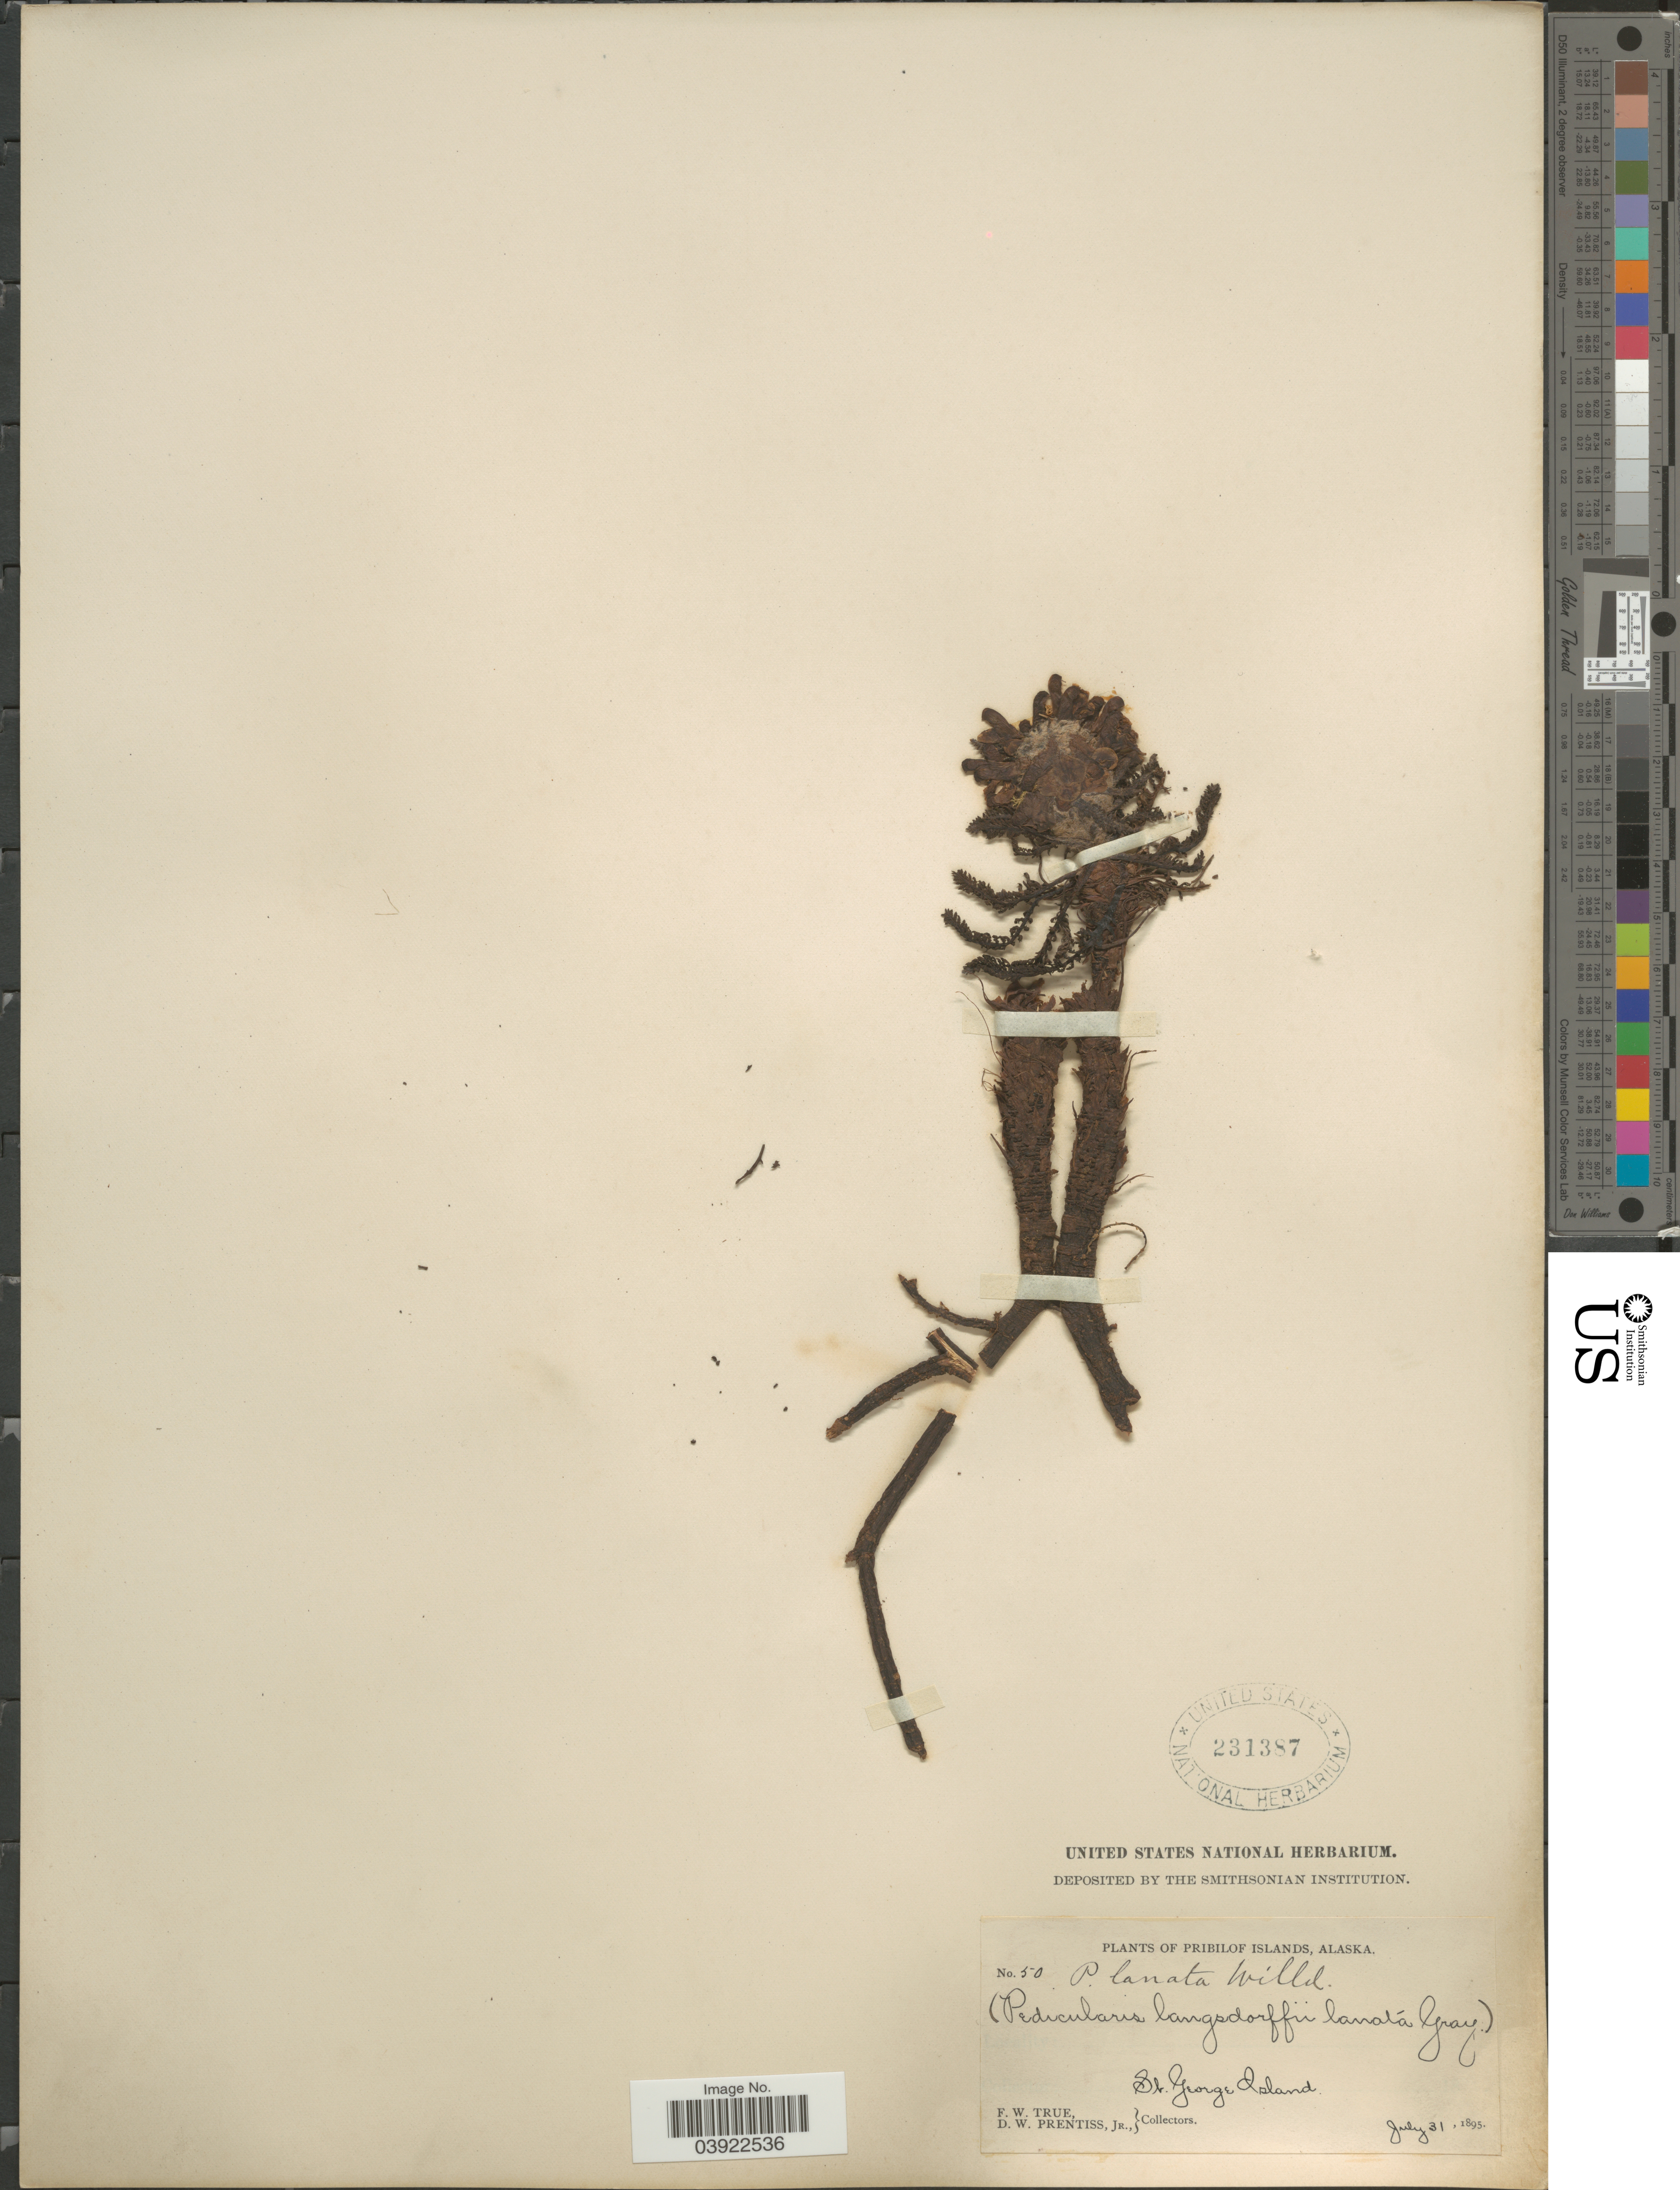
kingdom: Plantae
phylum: Tracheophyta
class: Magnoliopsida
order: Lamiales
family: Orobanchaceae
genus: Pedicularis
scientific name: Pedicularis lanata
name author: Willd. ex Cham. & Schltdl.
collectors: F. True & D. Prentiss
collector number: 50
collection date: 1895-07-31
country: United States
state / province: Alaska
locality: Pribilof Islands. St. George Island.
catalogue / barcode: US 231387